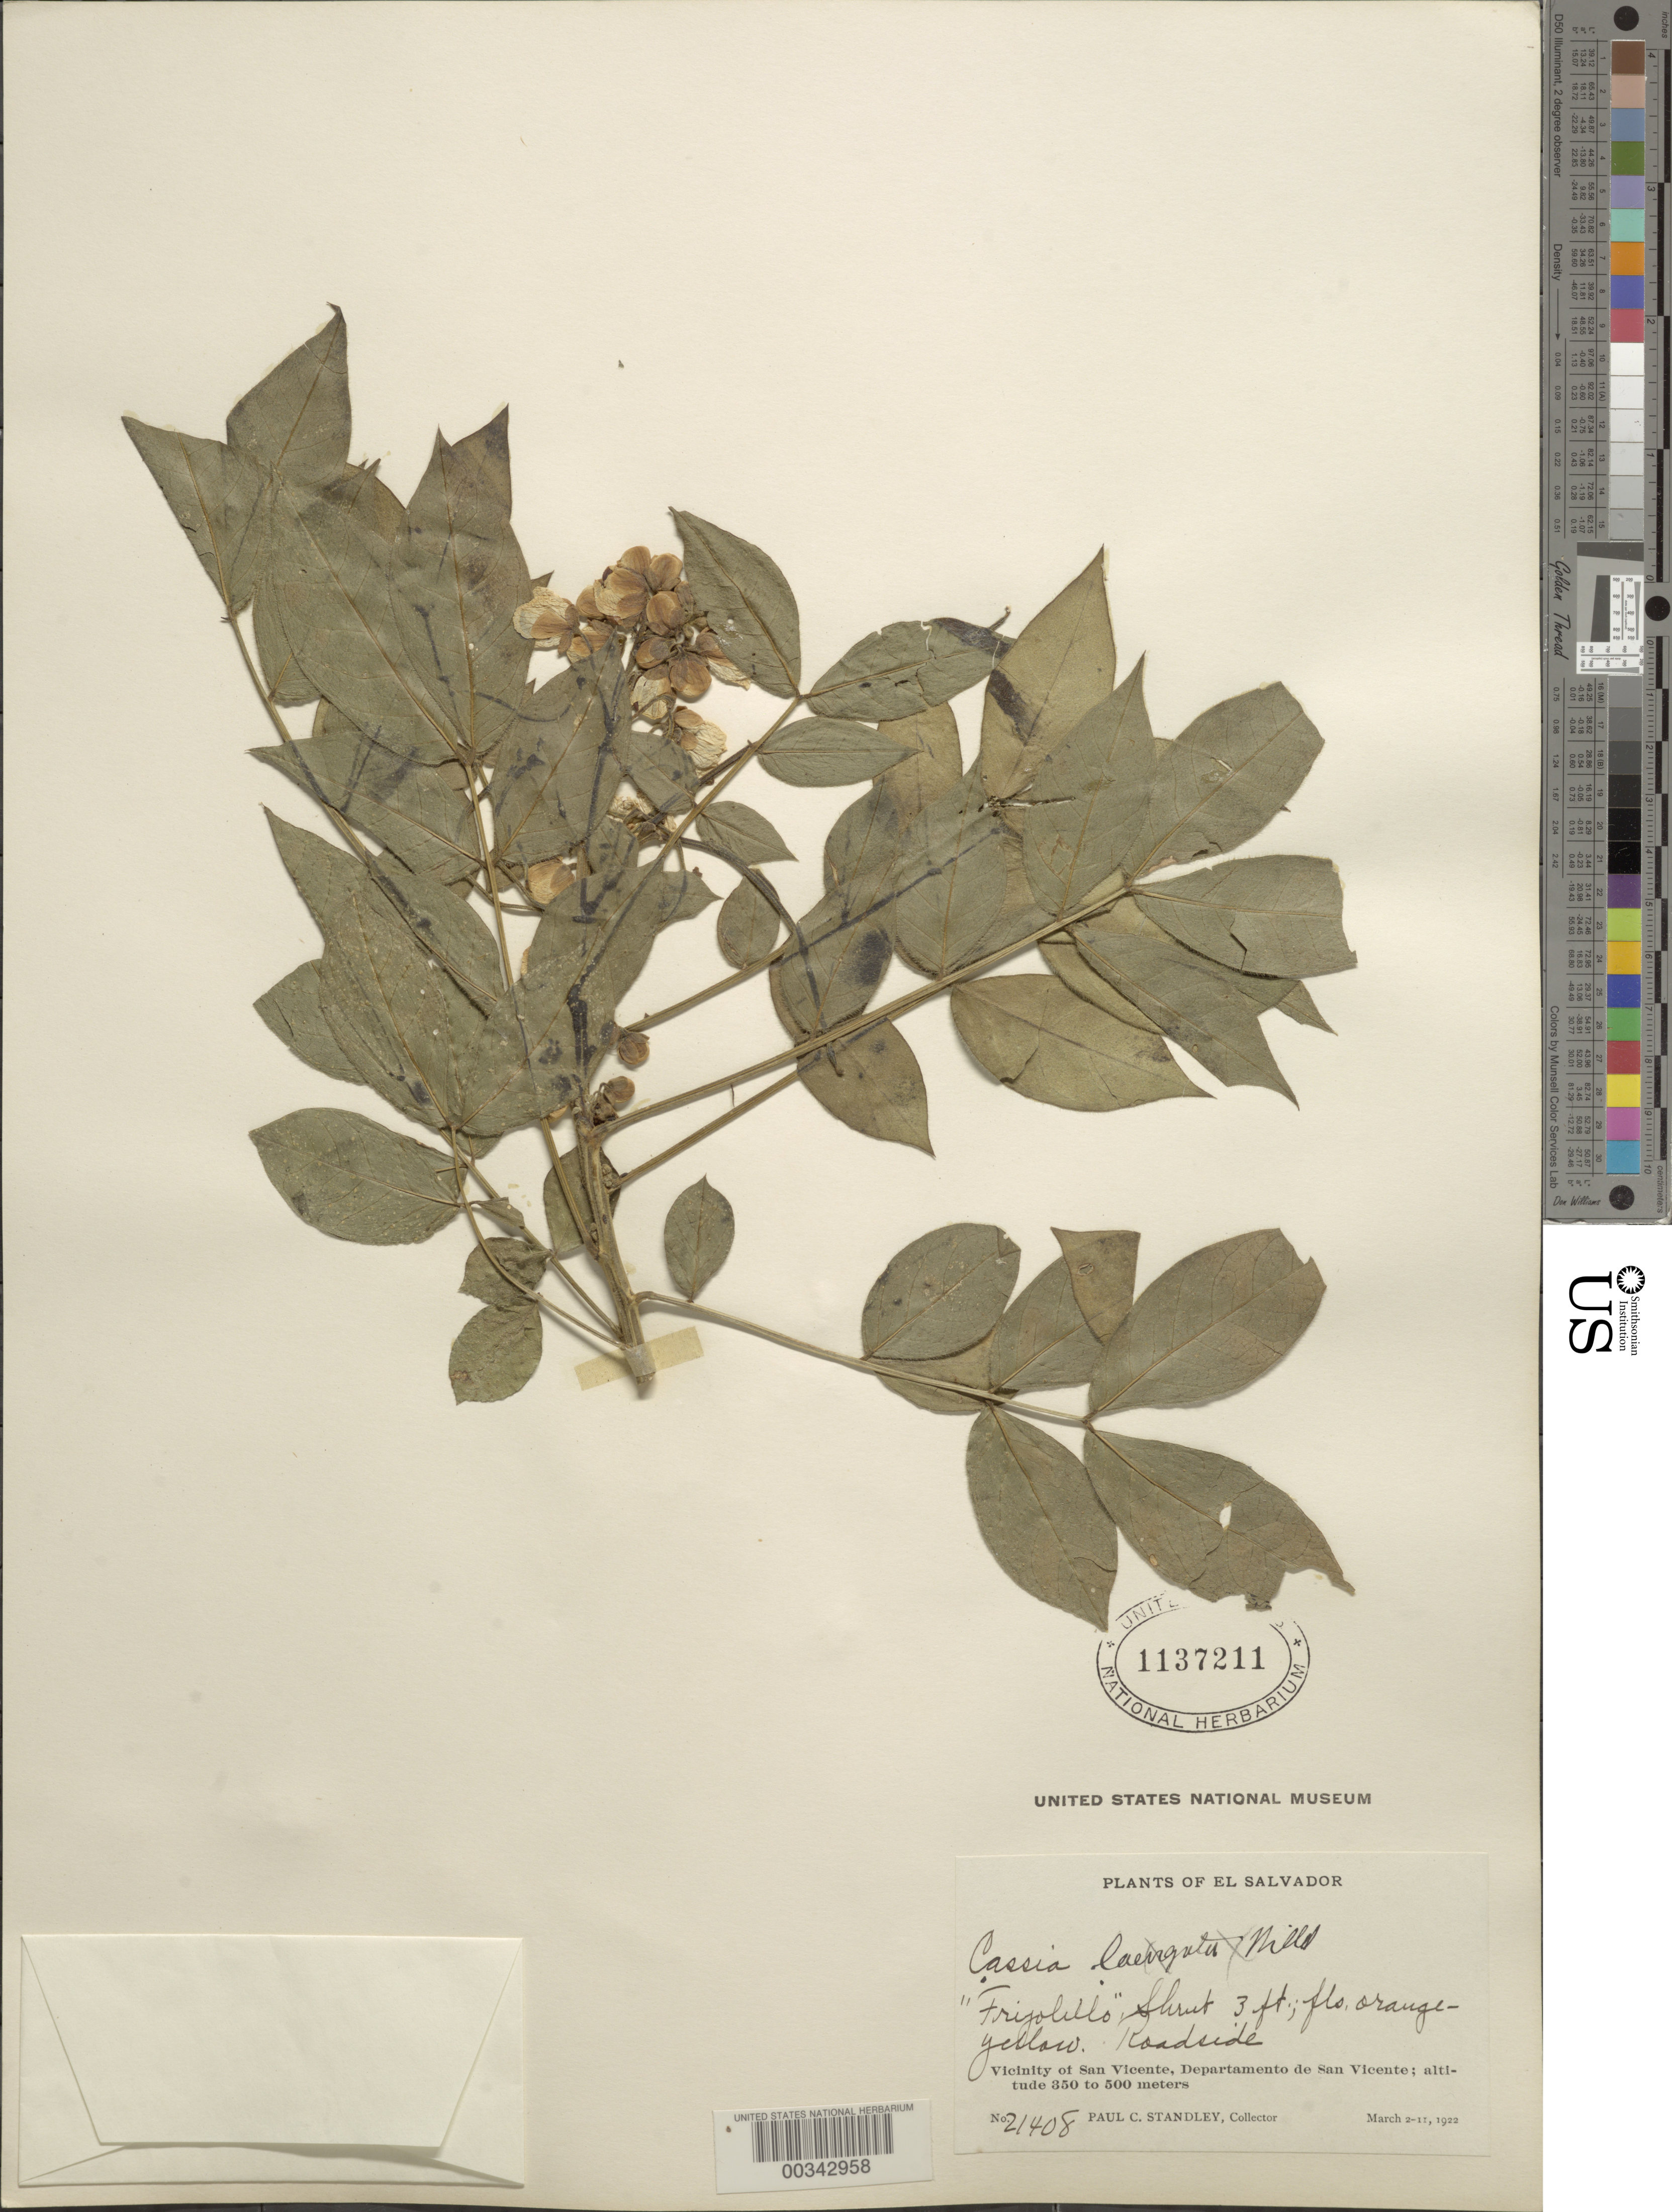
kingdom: Plantae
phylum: Tracheophyta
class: Magnoliopsida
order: Fabales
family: Fabaceae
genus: Senna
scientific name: Senna hirsuta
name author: (L.) H.S. Irwin & Barneby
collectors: P. C. Standley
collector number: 21408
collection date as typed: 02 Mar 1922 and 11 Mar 1922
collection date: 1922-03-02,1922-03-11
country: El Salvador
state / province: San Vincente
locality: Vicinity of san vicente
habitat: Roadside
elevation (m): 350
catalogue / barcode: US 1137211